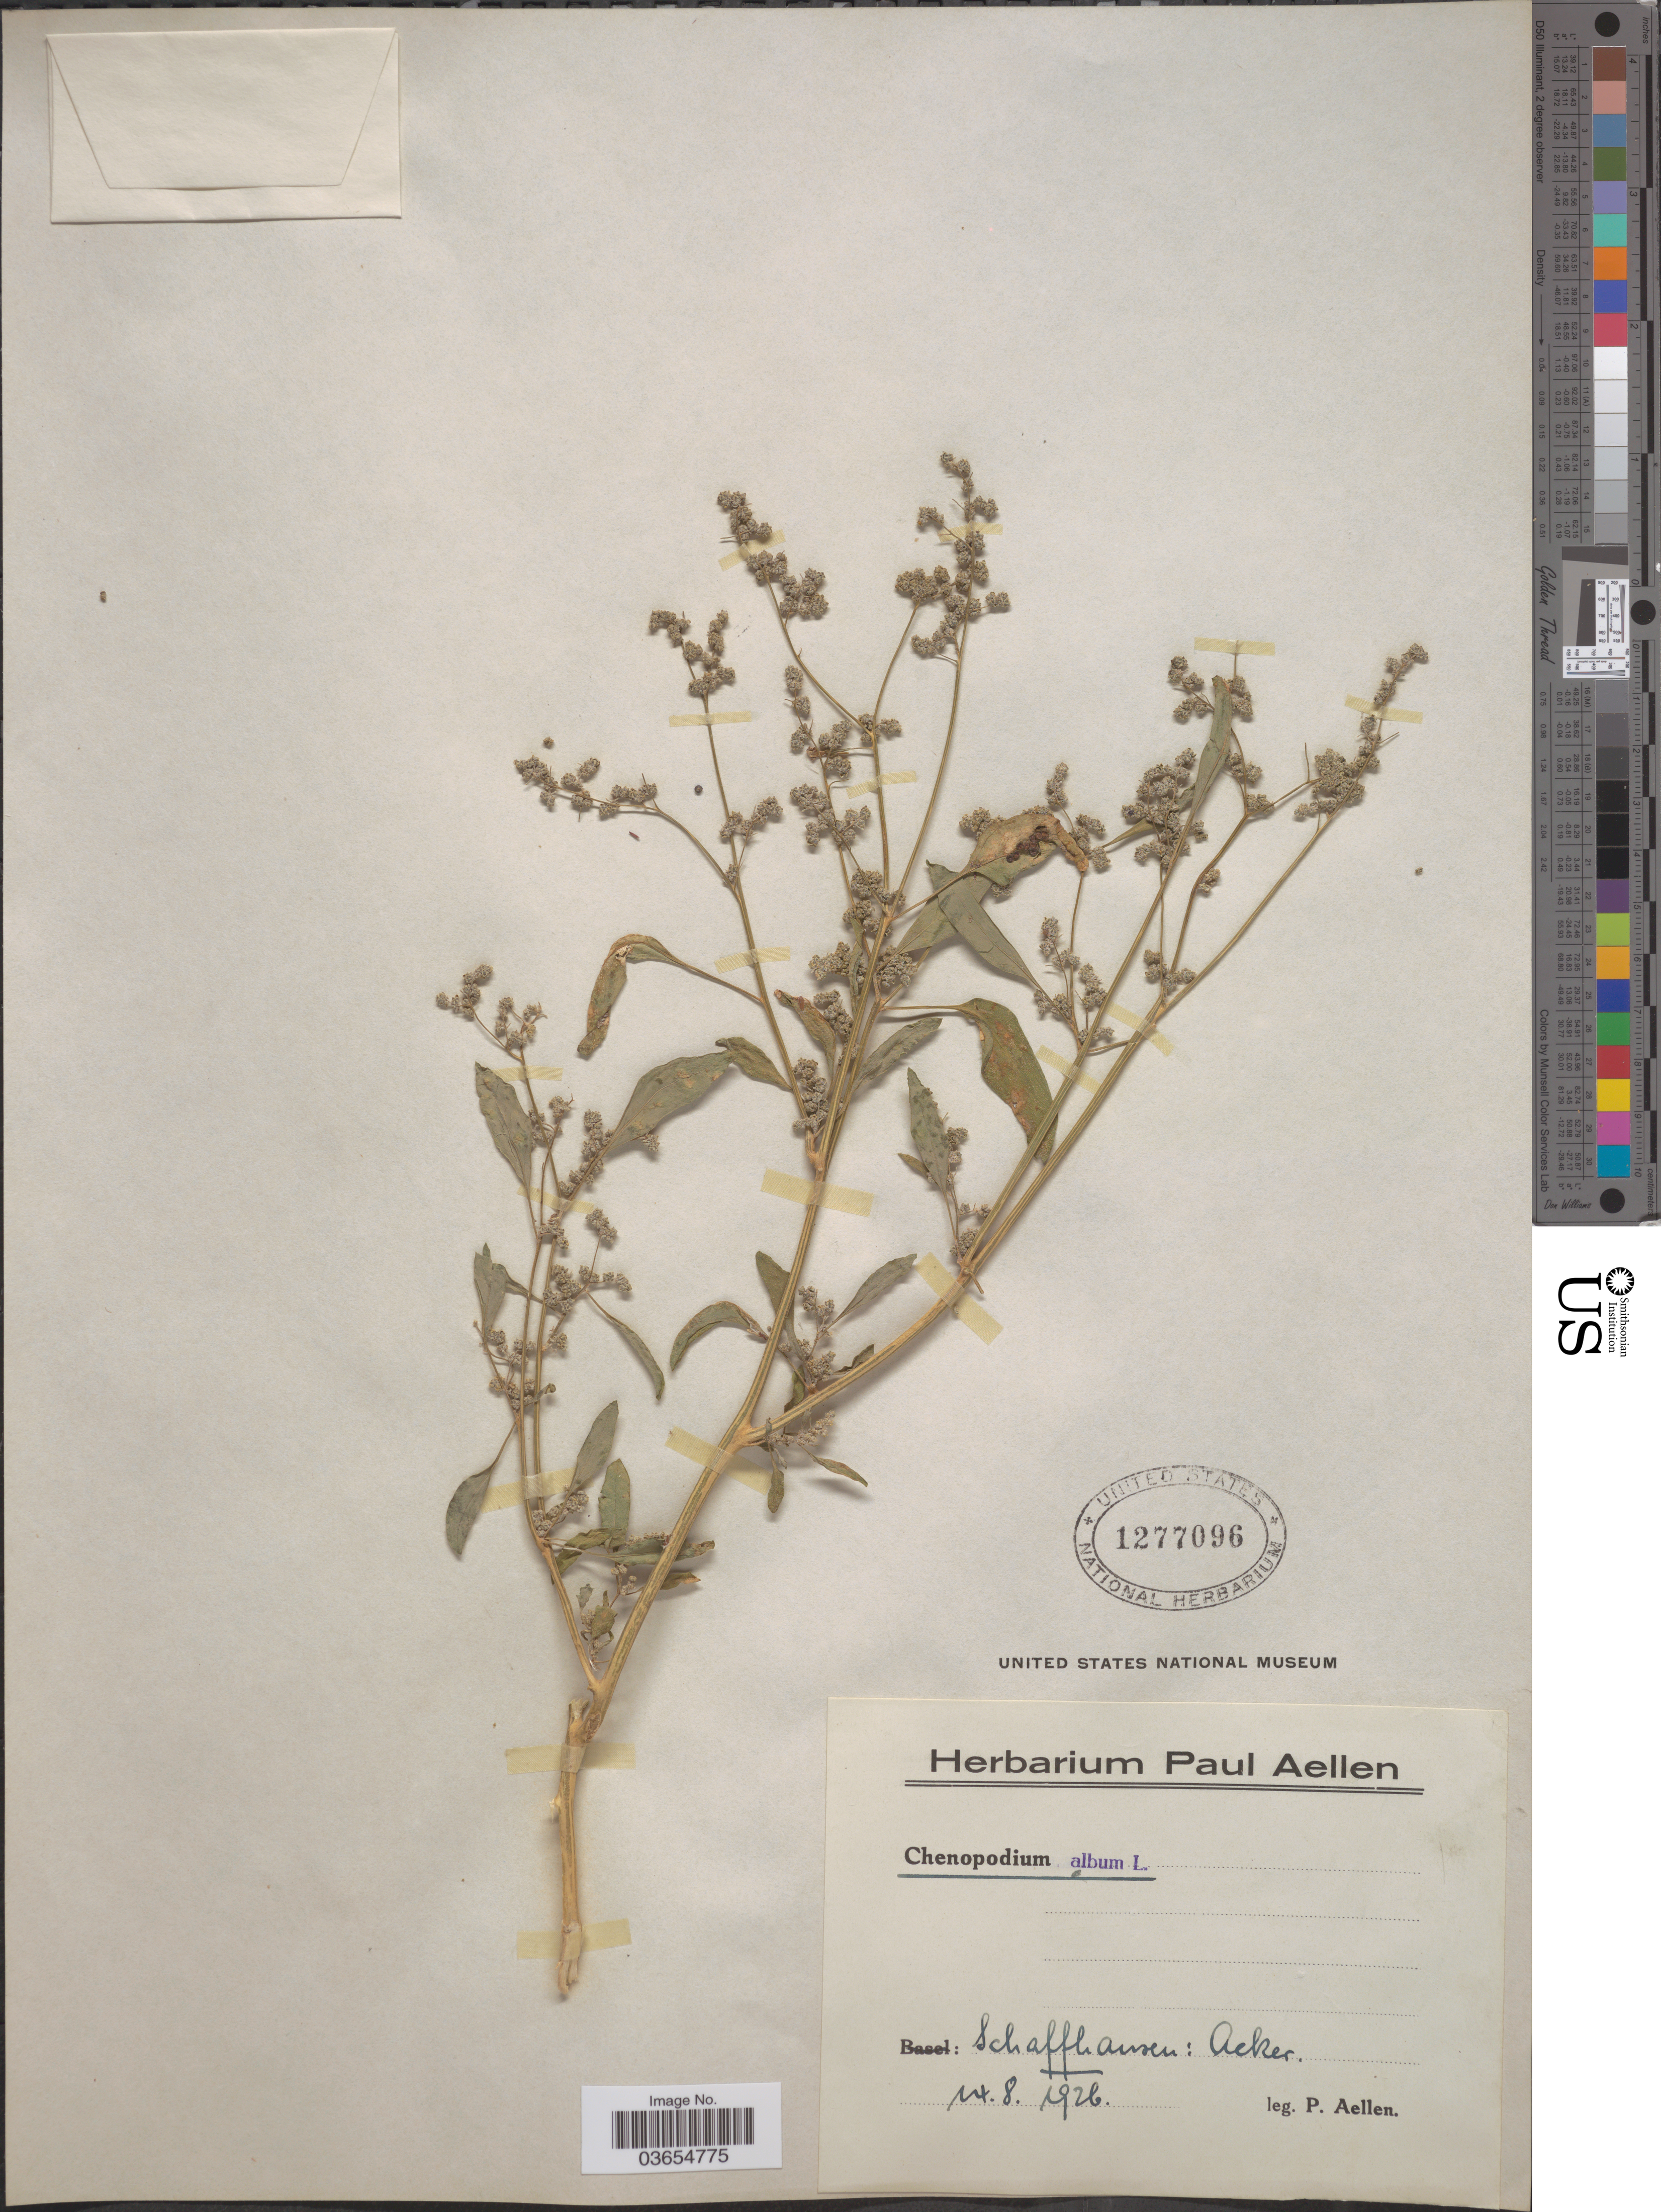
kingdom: Plantae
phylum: Tracheophyta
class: Magnoliopsida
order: Caryophyllales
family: Amaranthaceae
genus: Chenopodium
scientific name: Chenopodium album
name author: L.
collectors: P. Aellen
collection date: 1926-08-24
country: Switzerland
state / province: Schaffhausen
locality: Acker.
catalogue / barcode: US 1277096